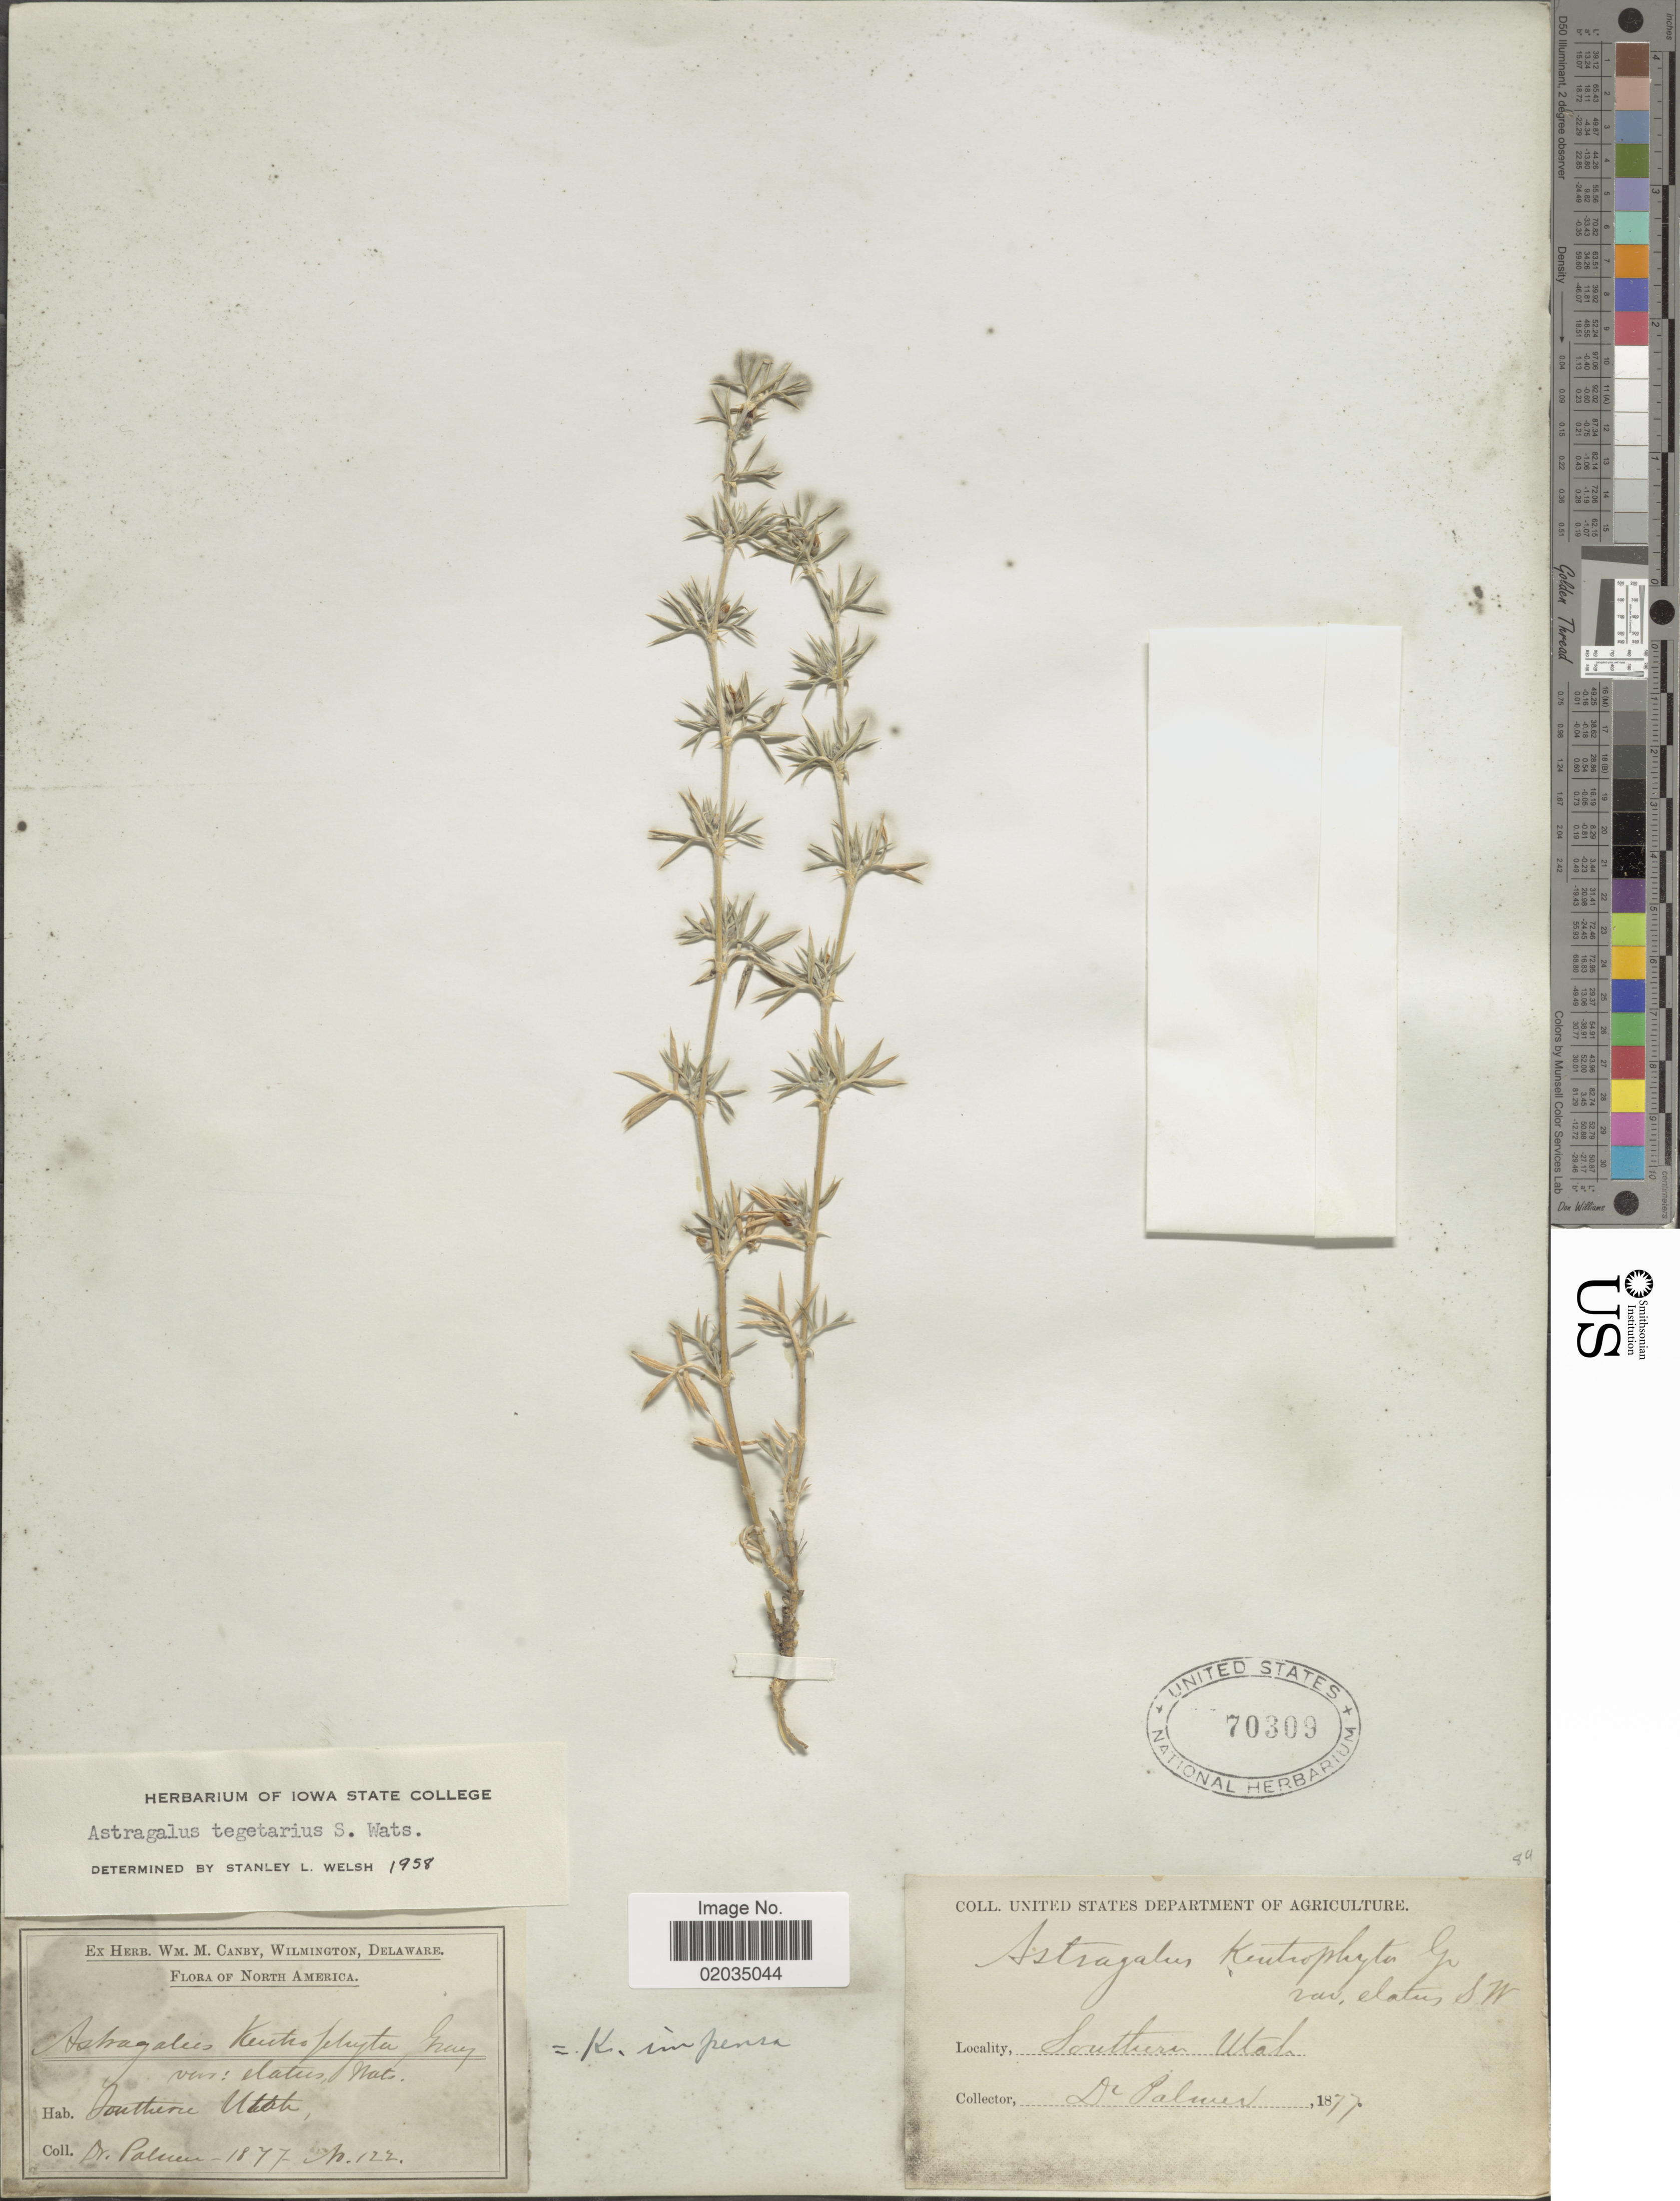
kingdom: Plantae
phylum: Tracheophyta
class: Magnoliopsida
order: Fabales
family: Fabaceae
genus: Astragalus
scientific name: Astragalus tegetarioides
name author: M.E. Jones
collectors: E. Palmer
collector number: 122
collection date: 1877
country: United States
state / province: Utah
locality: Southern Utah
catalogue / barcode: US 70309